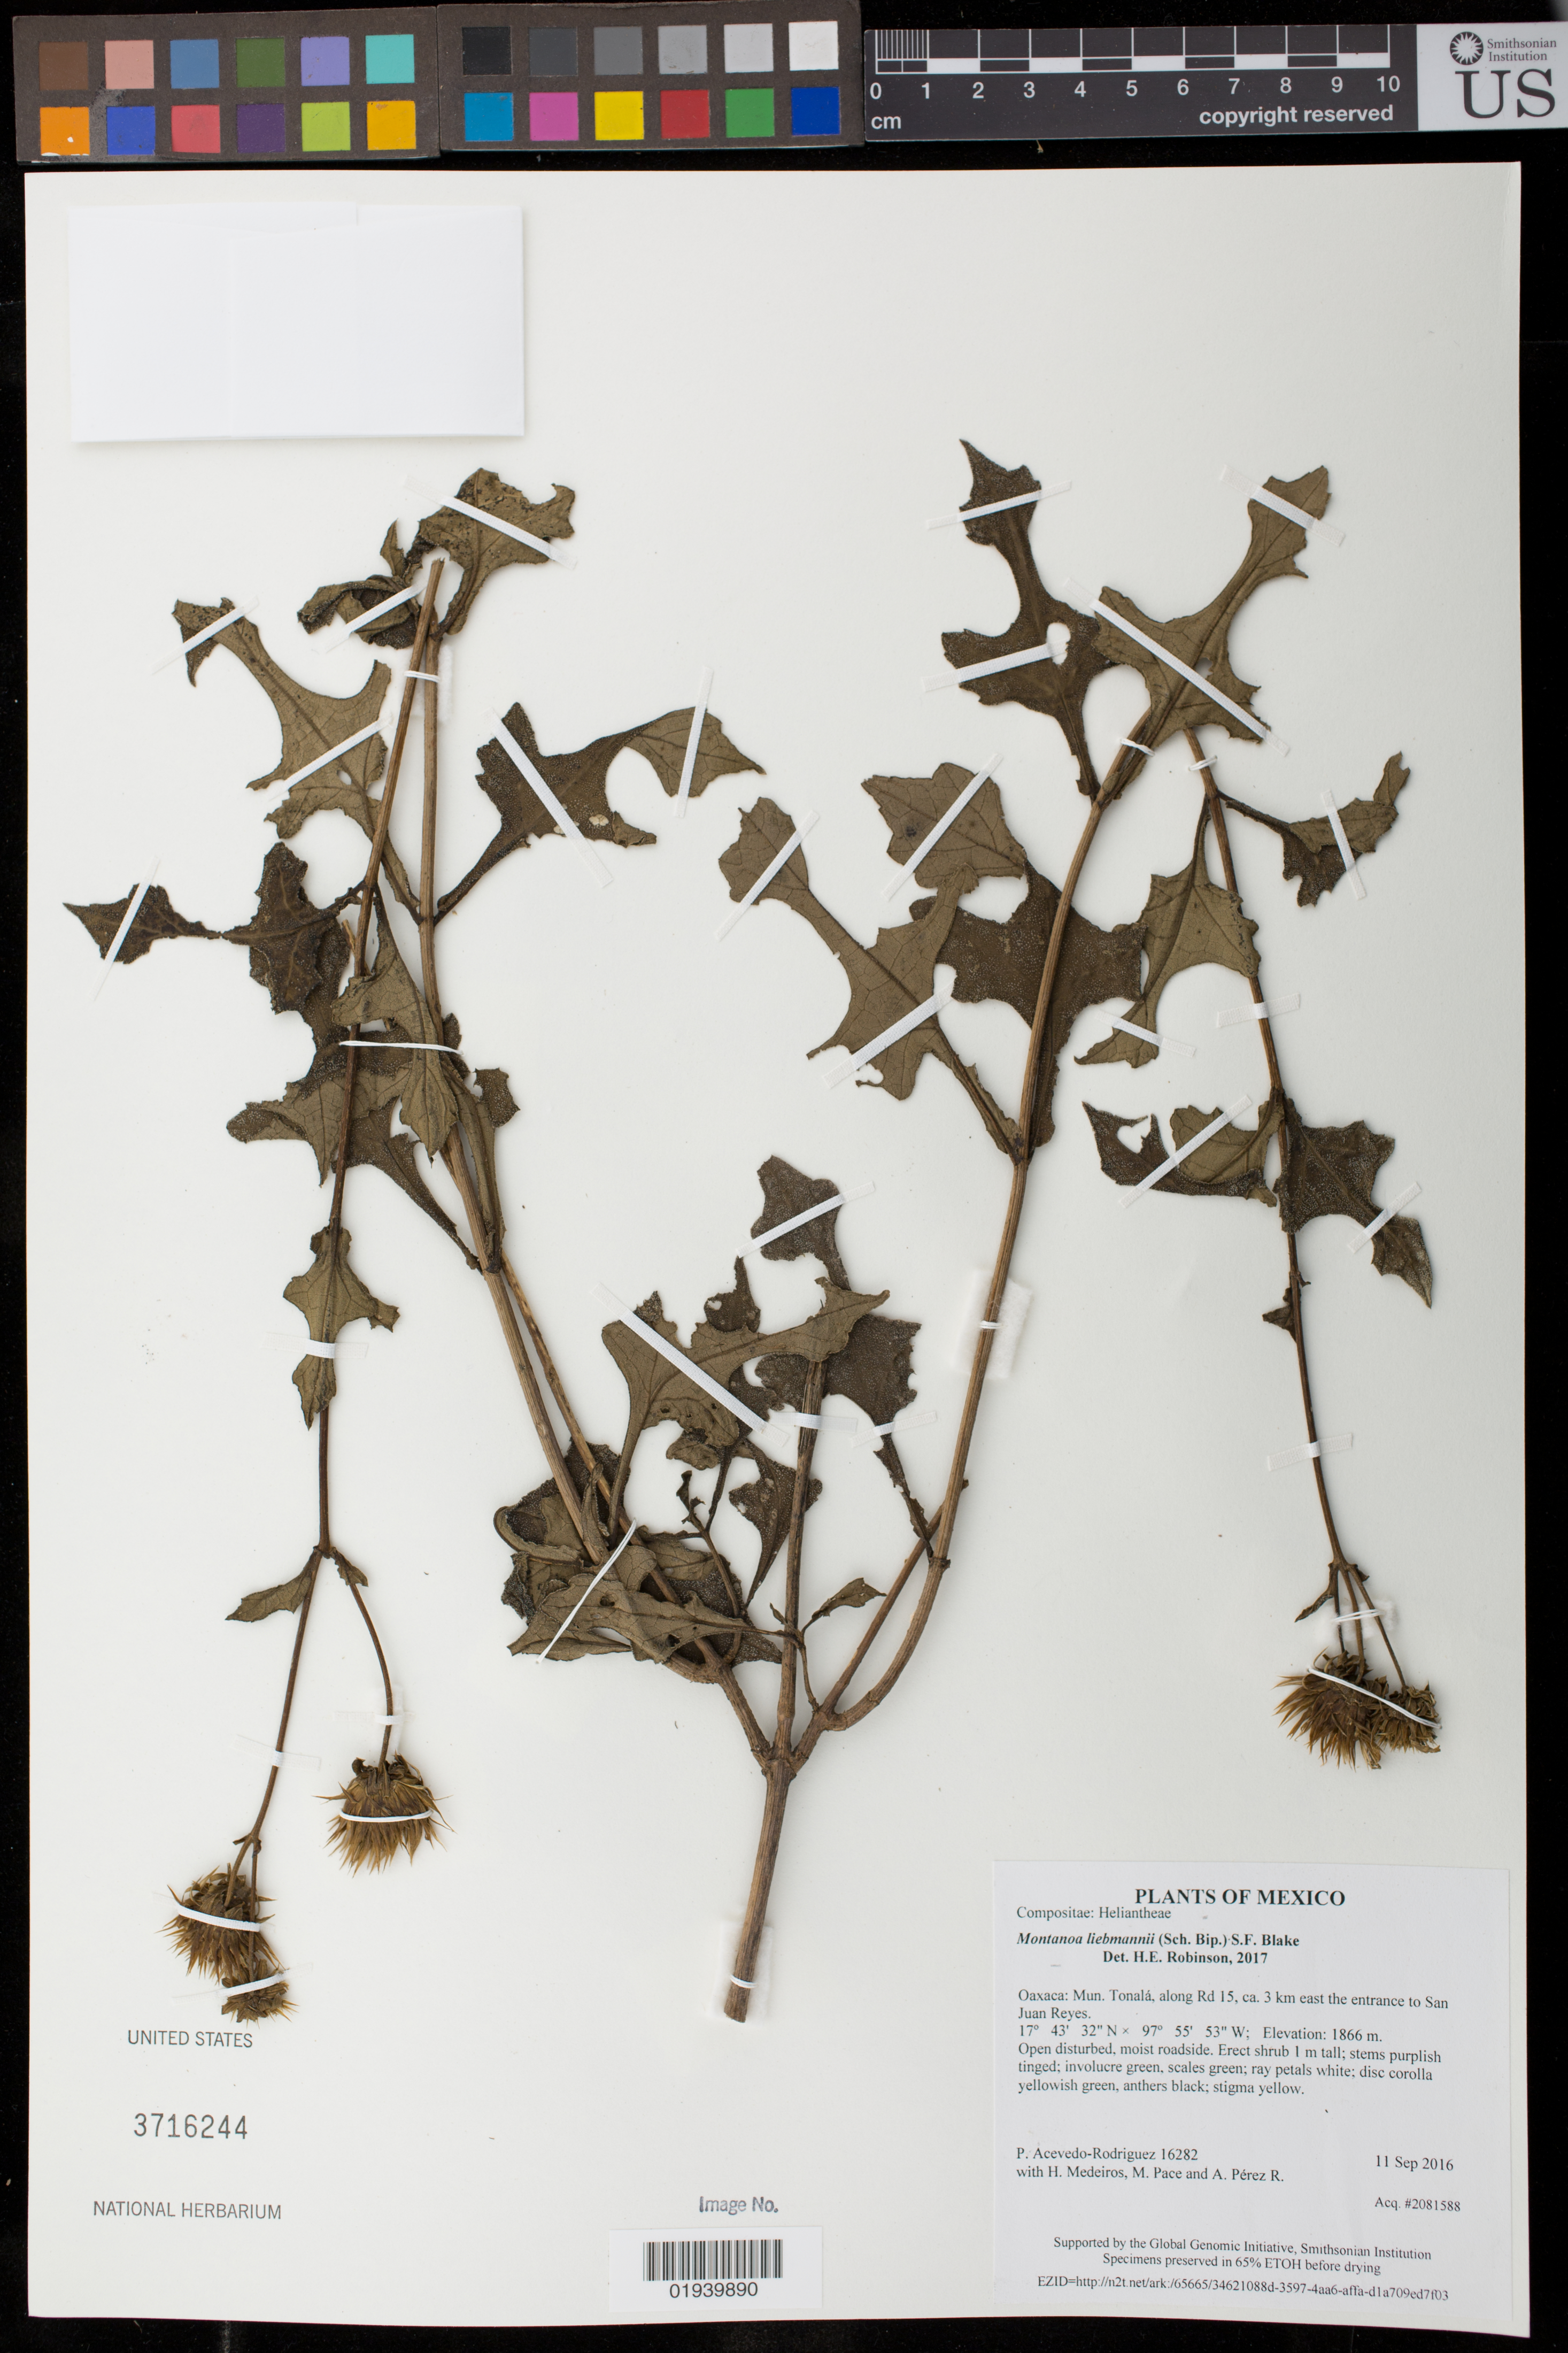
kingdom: Plantae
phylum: Tracheophyta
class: Magnoliopsida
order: Asterales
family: Asteraceae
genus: Montanoa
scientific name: Montanoa liebmannii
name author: (Sch. Bip.) S.F. Blake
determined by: Robinson, H. E., (US), Smithsonian Institution - National Museum of Natural History (UNITED STATES)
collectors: P. Acevedo-Rodr., H. Medeiros, M. R. Pace & A. Pérez R.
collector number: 16282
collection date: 2016-09-11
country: Mexico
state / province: Oaxaca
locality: Mun. Tonalá, along Rd 15, ca. 3 km east the entrance to San Juan Reyes.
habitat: Open disturbed, moist roadside.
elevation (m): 1866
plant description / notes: US, NY, MO, K, F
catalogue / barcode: US 3716244